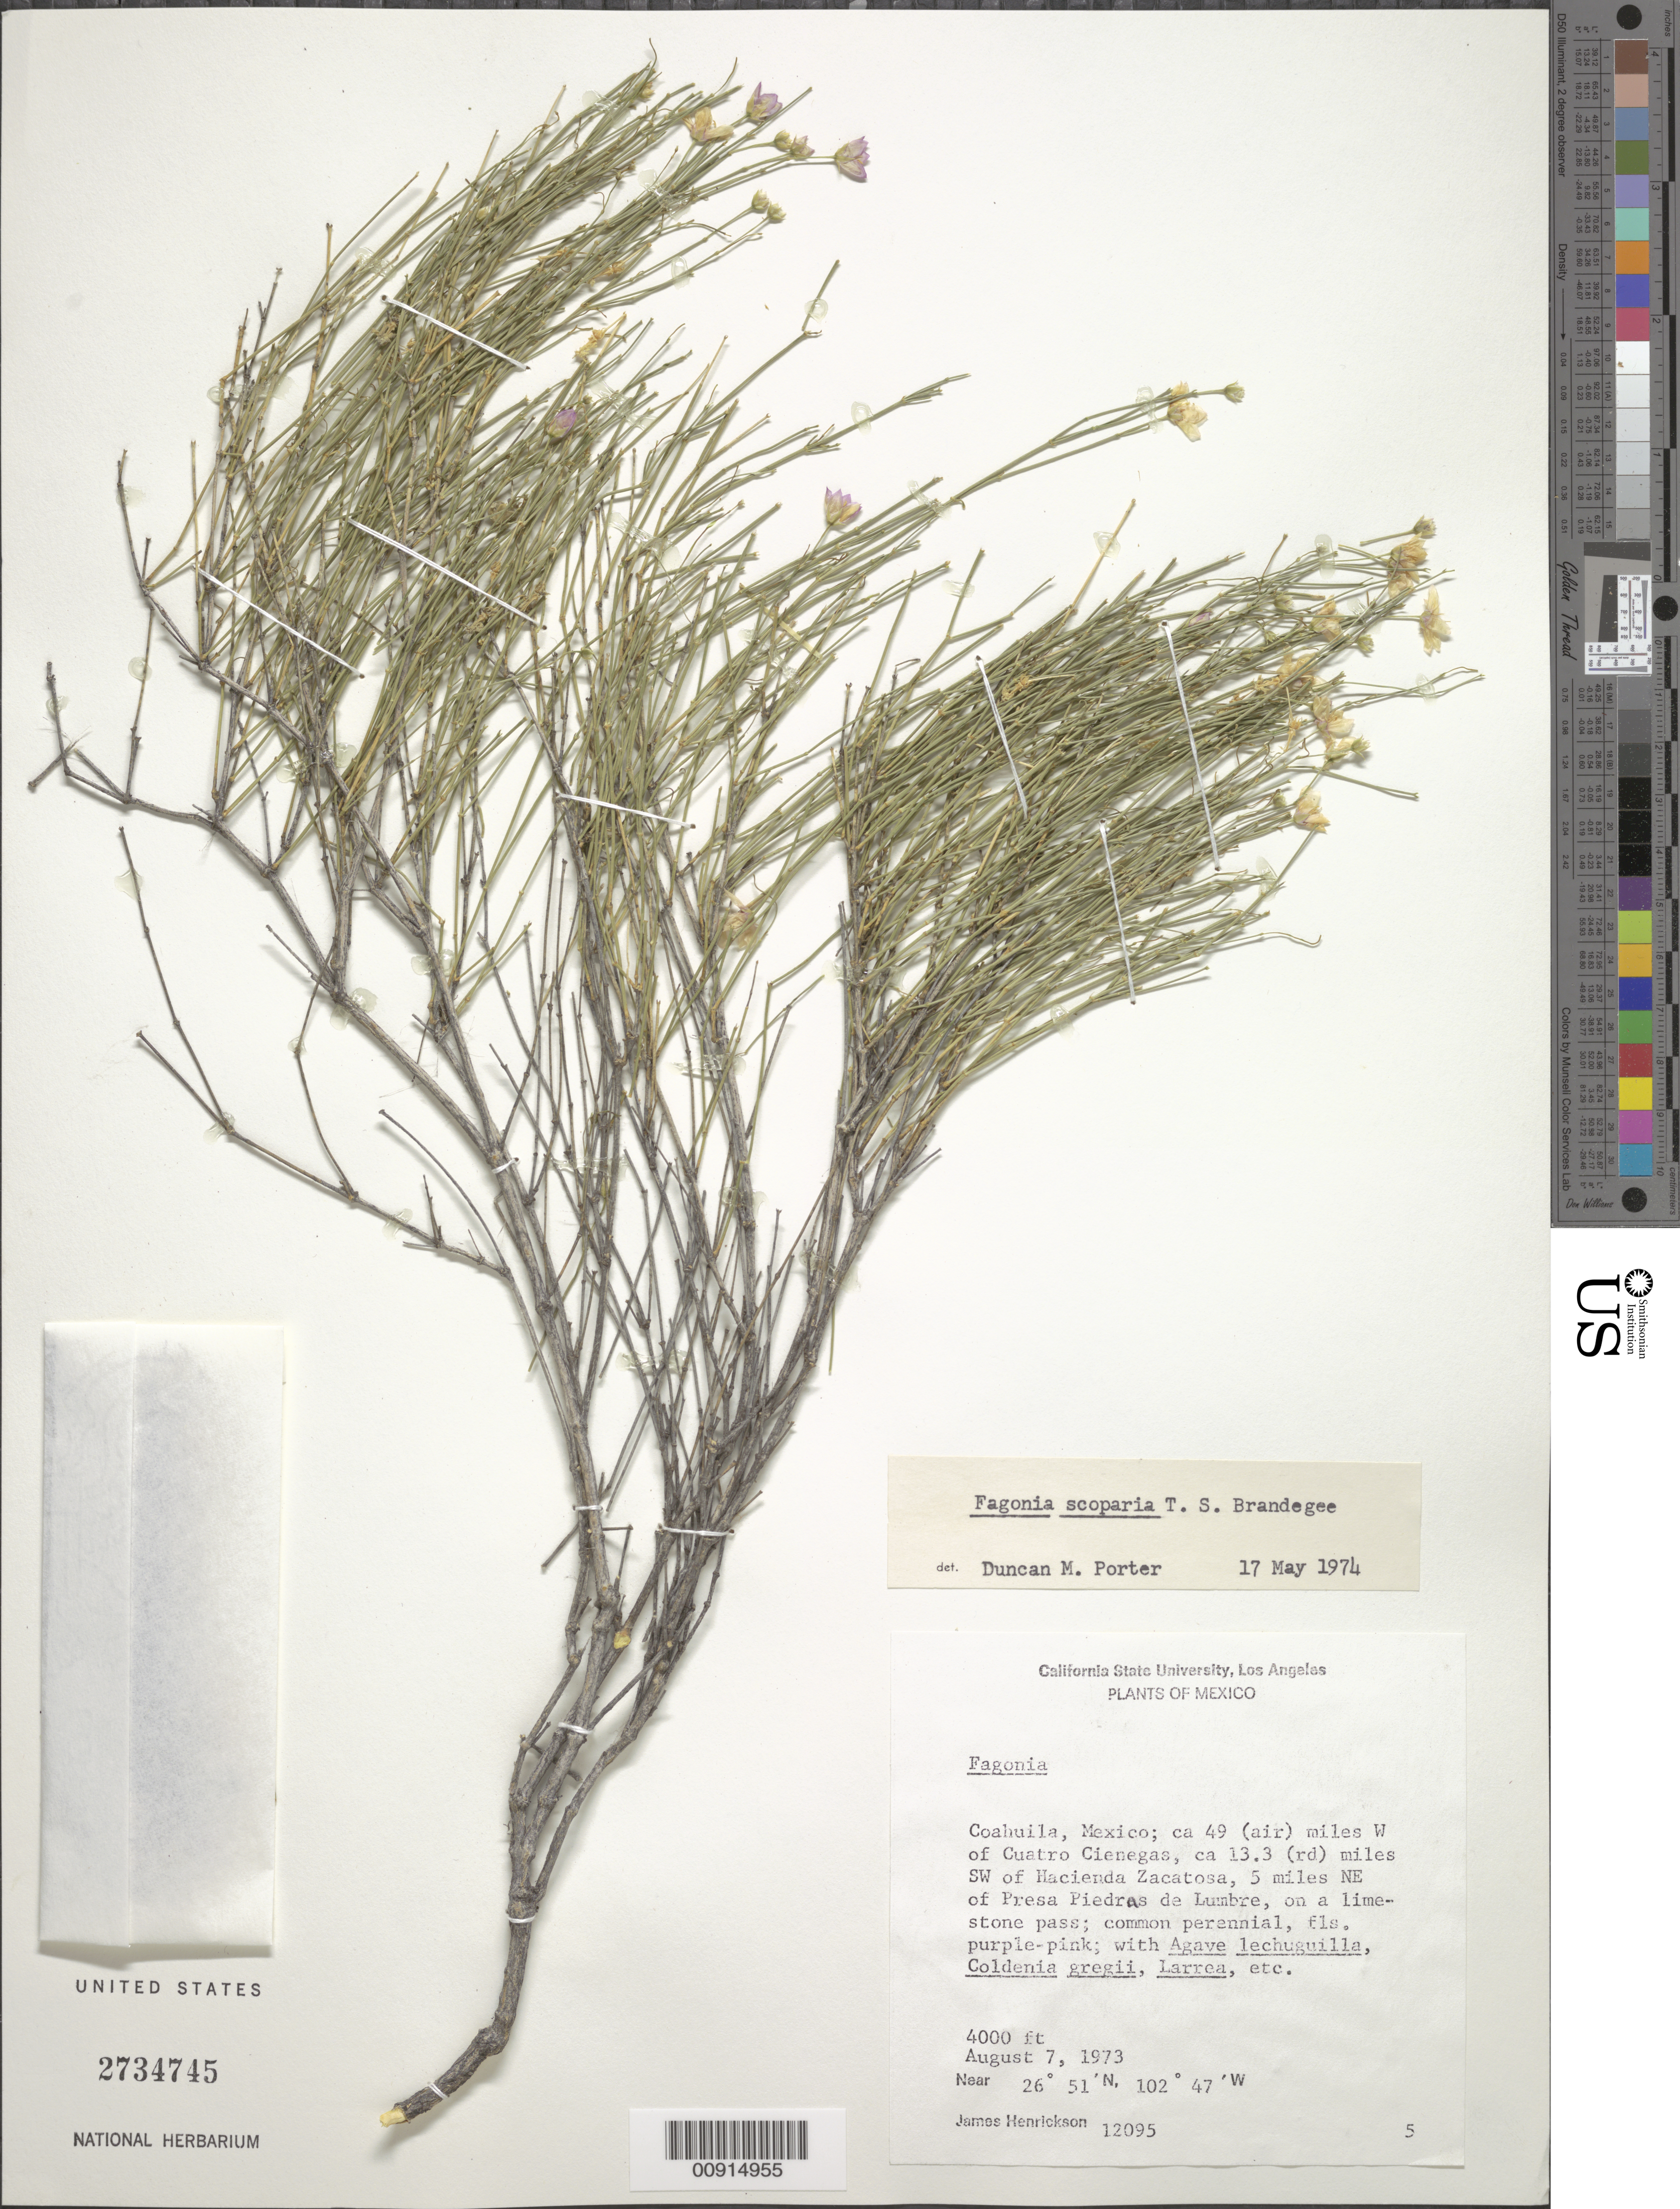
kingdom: Plantae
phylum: Tracheophyta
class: Magnoliopsida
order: Zygophyllales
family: Zygophyllaceae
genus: Fagonia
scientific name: Fagonia scoparia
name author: Brandegee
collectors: J. Henrickson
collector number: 12095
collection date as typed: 07 Aug 1973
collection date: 1973-08-07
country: Mexico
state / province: Coahuila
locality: Coahuila; ca. 49 (air) miles W of Cuatro Ciénegas, ca. 13.3 (rd) miles SW of Hacienda Zacatosa, 5 miles NE of Presa Piedras de Lumbre.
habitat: On a limestone pass; with Agave lechuguilla, Coldenia gregii, Larrea, etc.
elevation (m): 1219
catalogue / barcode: US 2734745